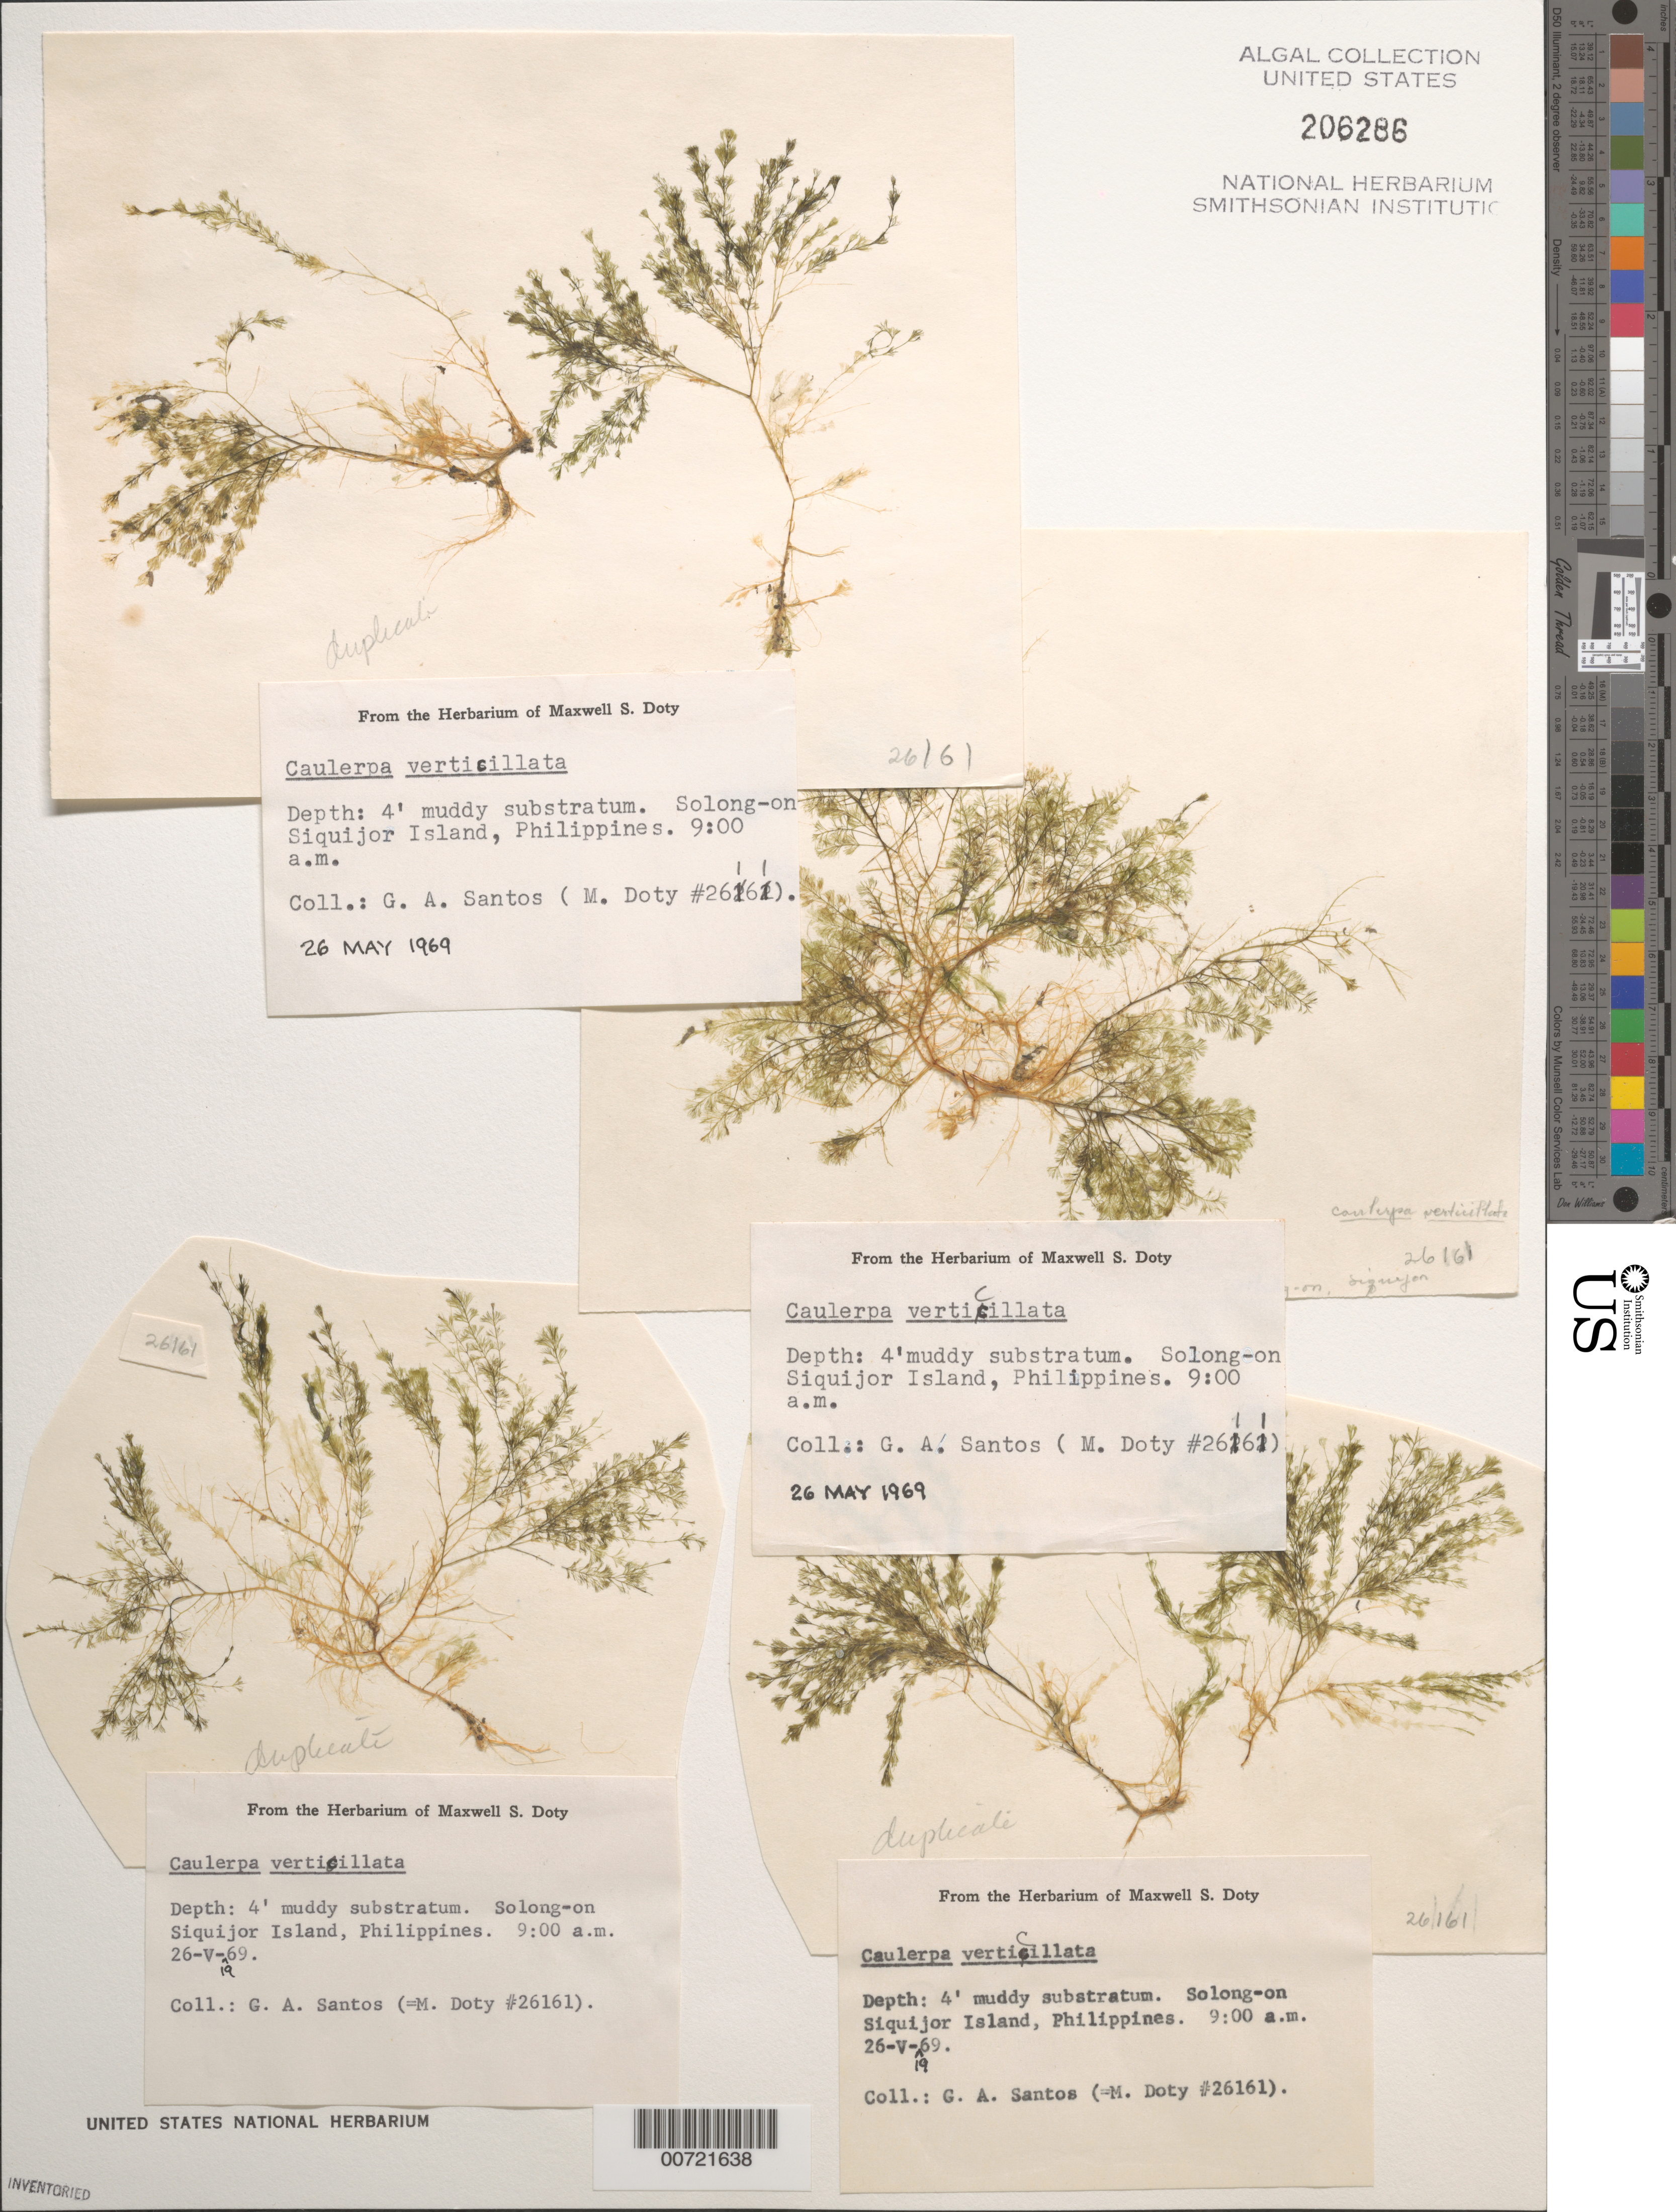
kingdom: Plantae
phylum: Chlorophyta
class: Ulvophyceae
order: Bryopsidales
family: Caulerpaceae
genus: Caulerpa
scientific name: Caulerpa verticillata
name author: J. Agardh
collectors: G. Santos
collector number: MSD 26161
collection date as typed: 26 May 1969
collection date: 1969-05-26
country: Philippines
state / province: Central Visayas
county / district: Siquijor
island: Siquijor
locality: Solong-on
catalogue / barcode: US 206286